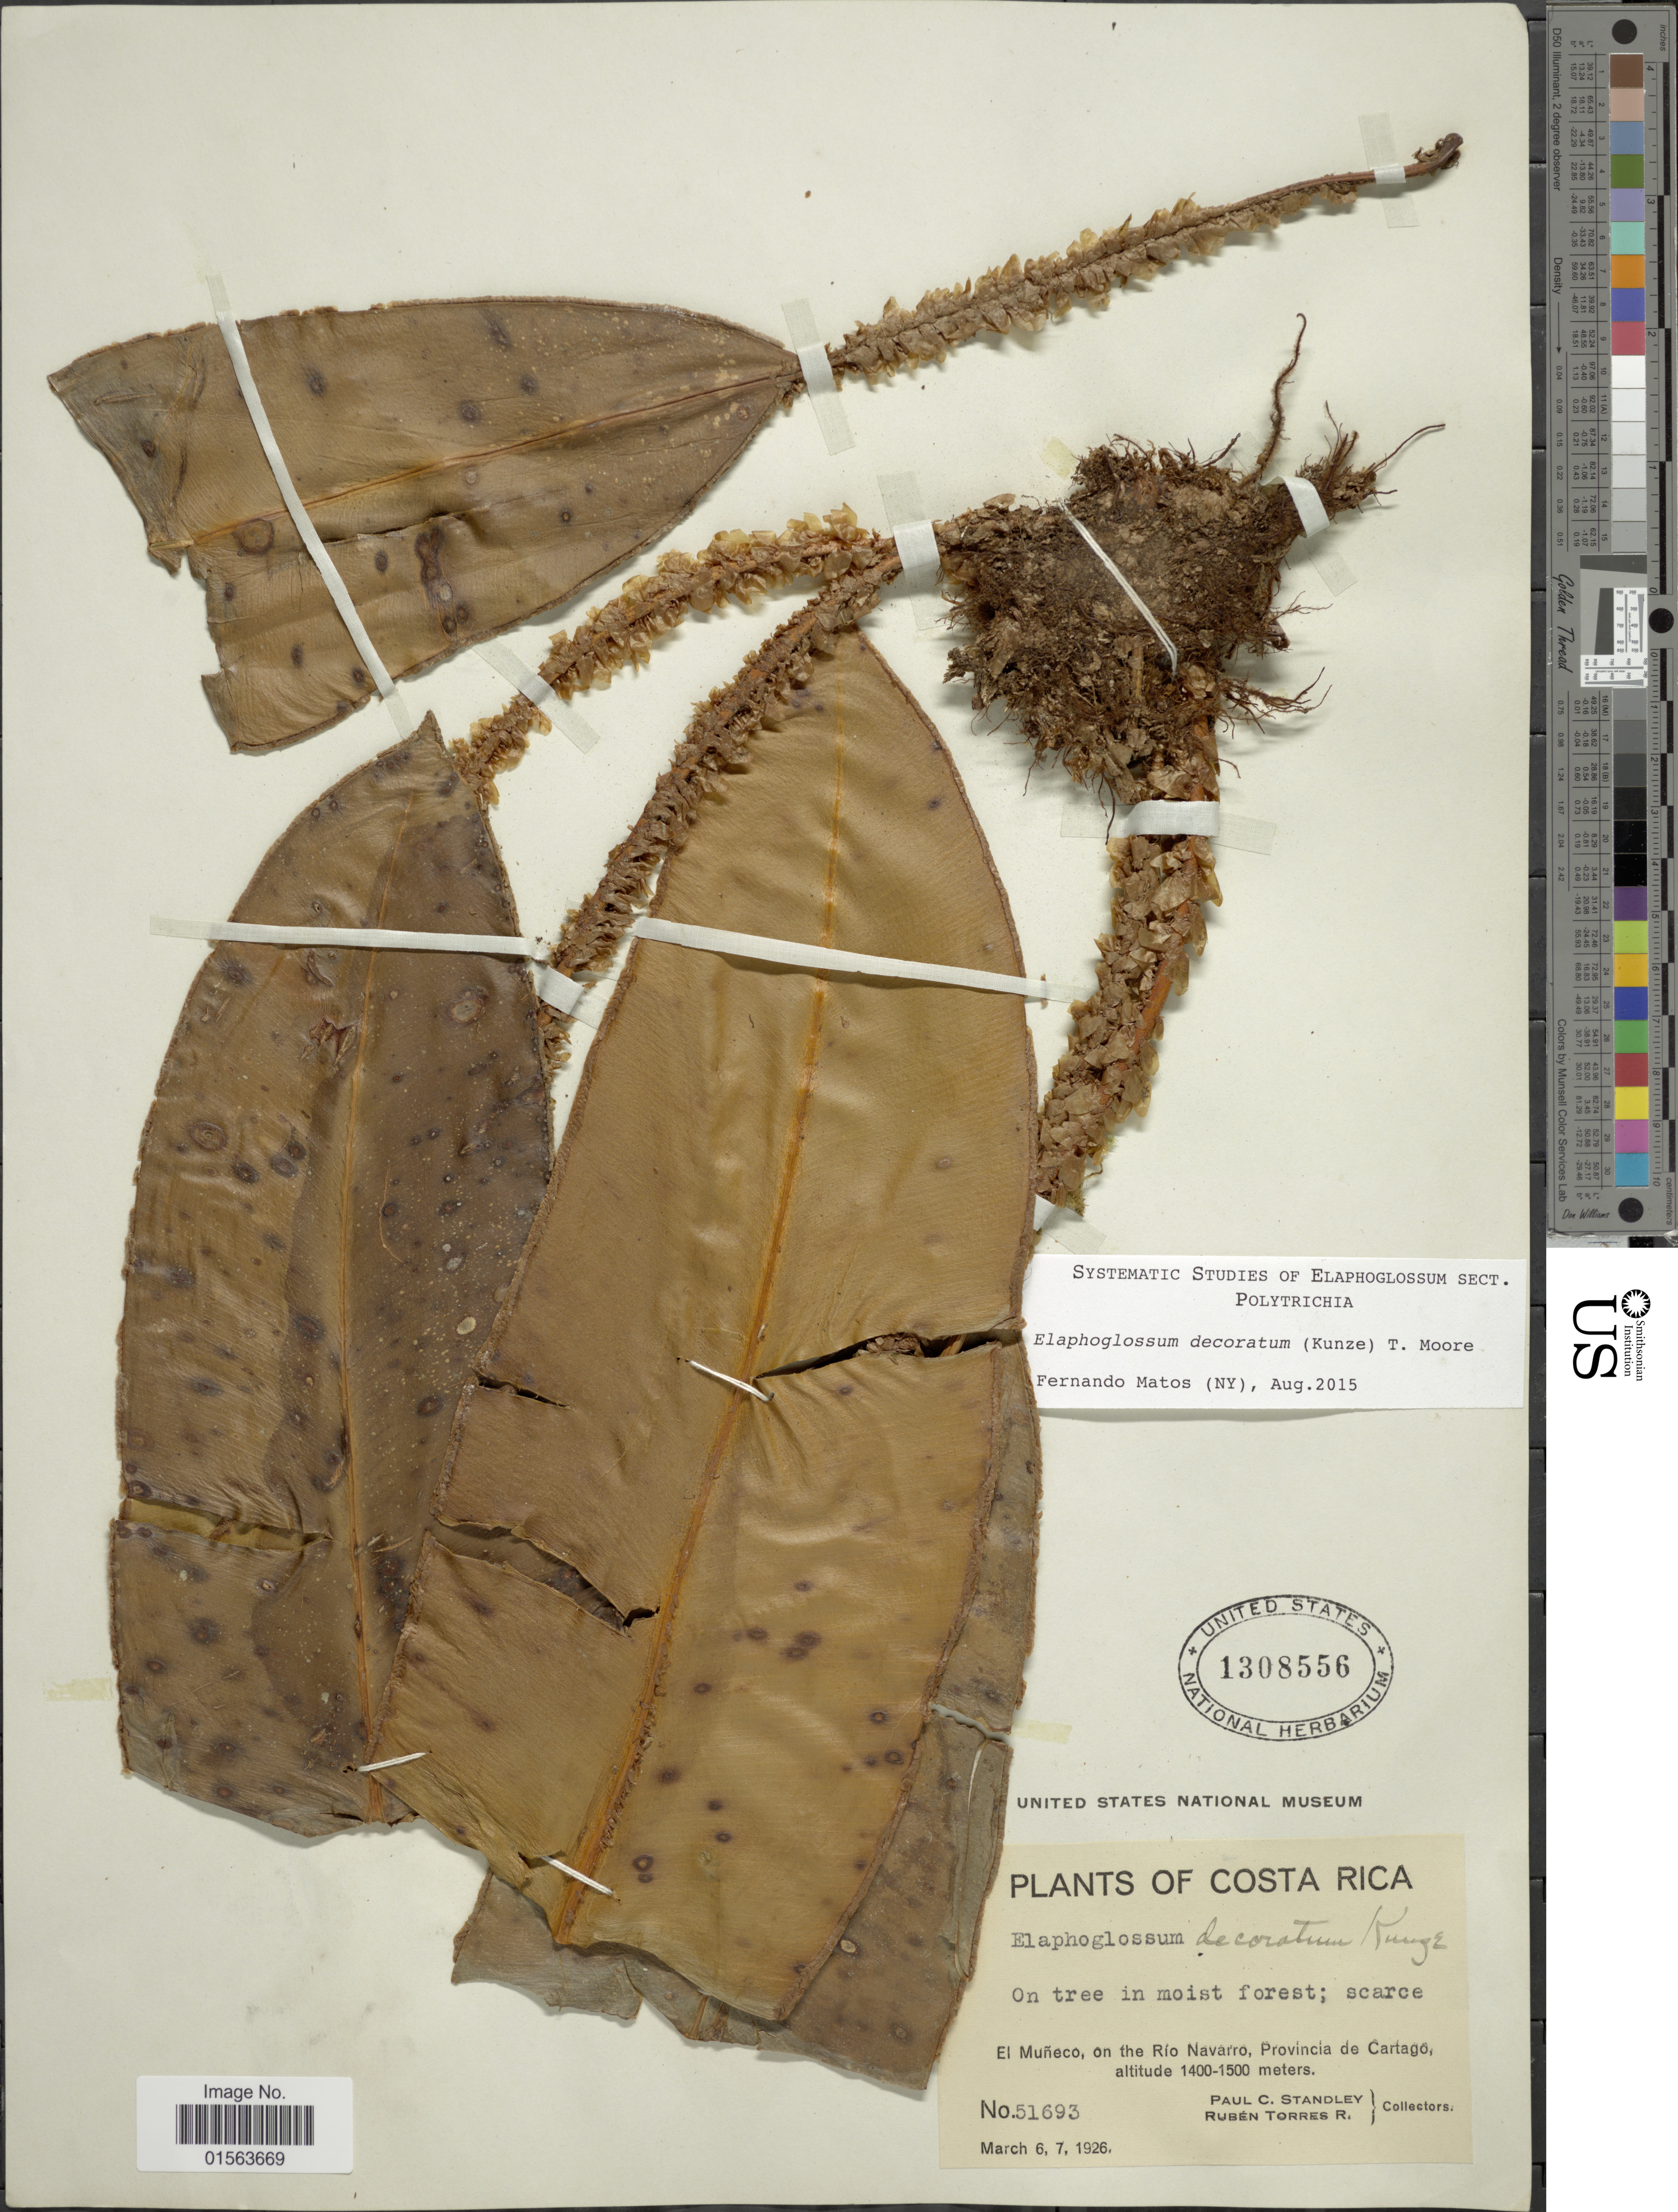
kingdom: Plantae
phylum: Tracheophyta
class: Polypodiopsida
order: Polypodiales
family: Dryopteridaceae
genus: Elaphoglossum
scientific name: Elaphoglossum decoratum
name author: (Kunze) T. Moore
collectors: P. C. Standley & R. Torres Rojas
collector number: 51693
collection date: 1926-03-06/1926-03-07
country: Costa Rica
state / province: Cartago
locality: El Muneco, on the Rio Navarro, Provincia de Cartago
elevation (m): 1400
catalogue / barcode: US 1308556